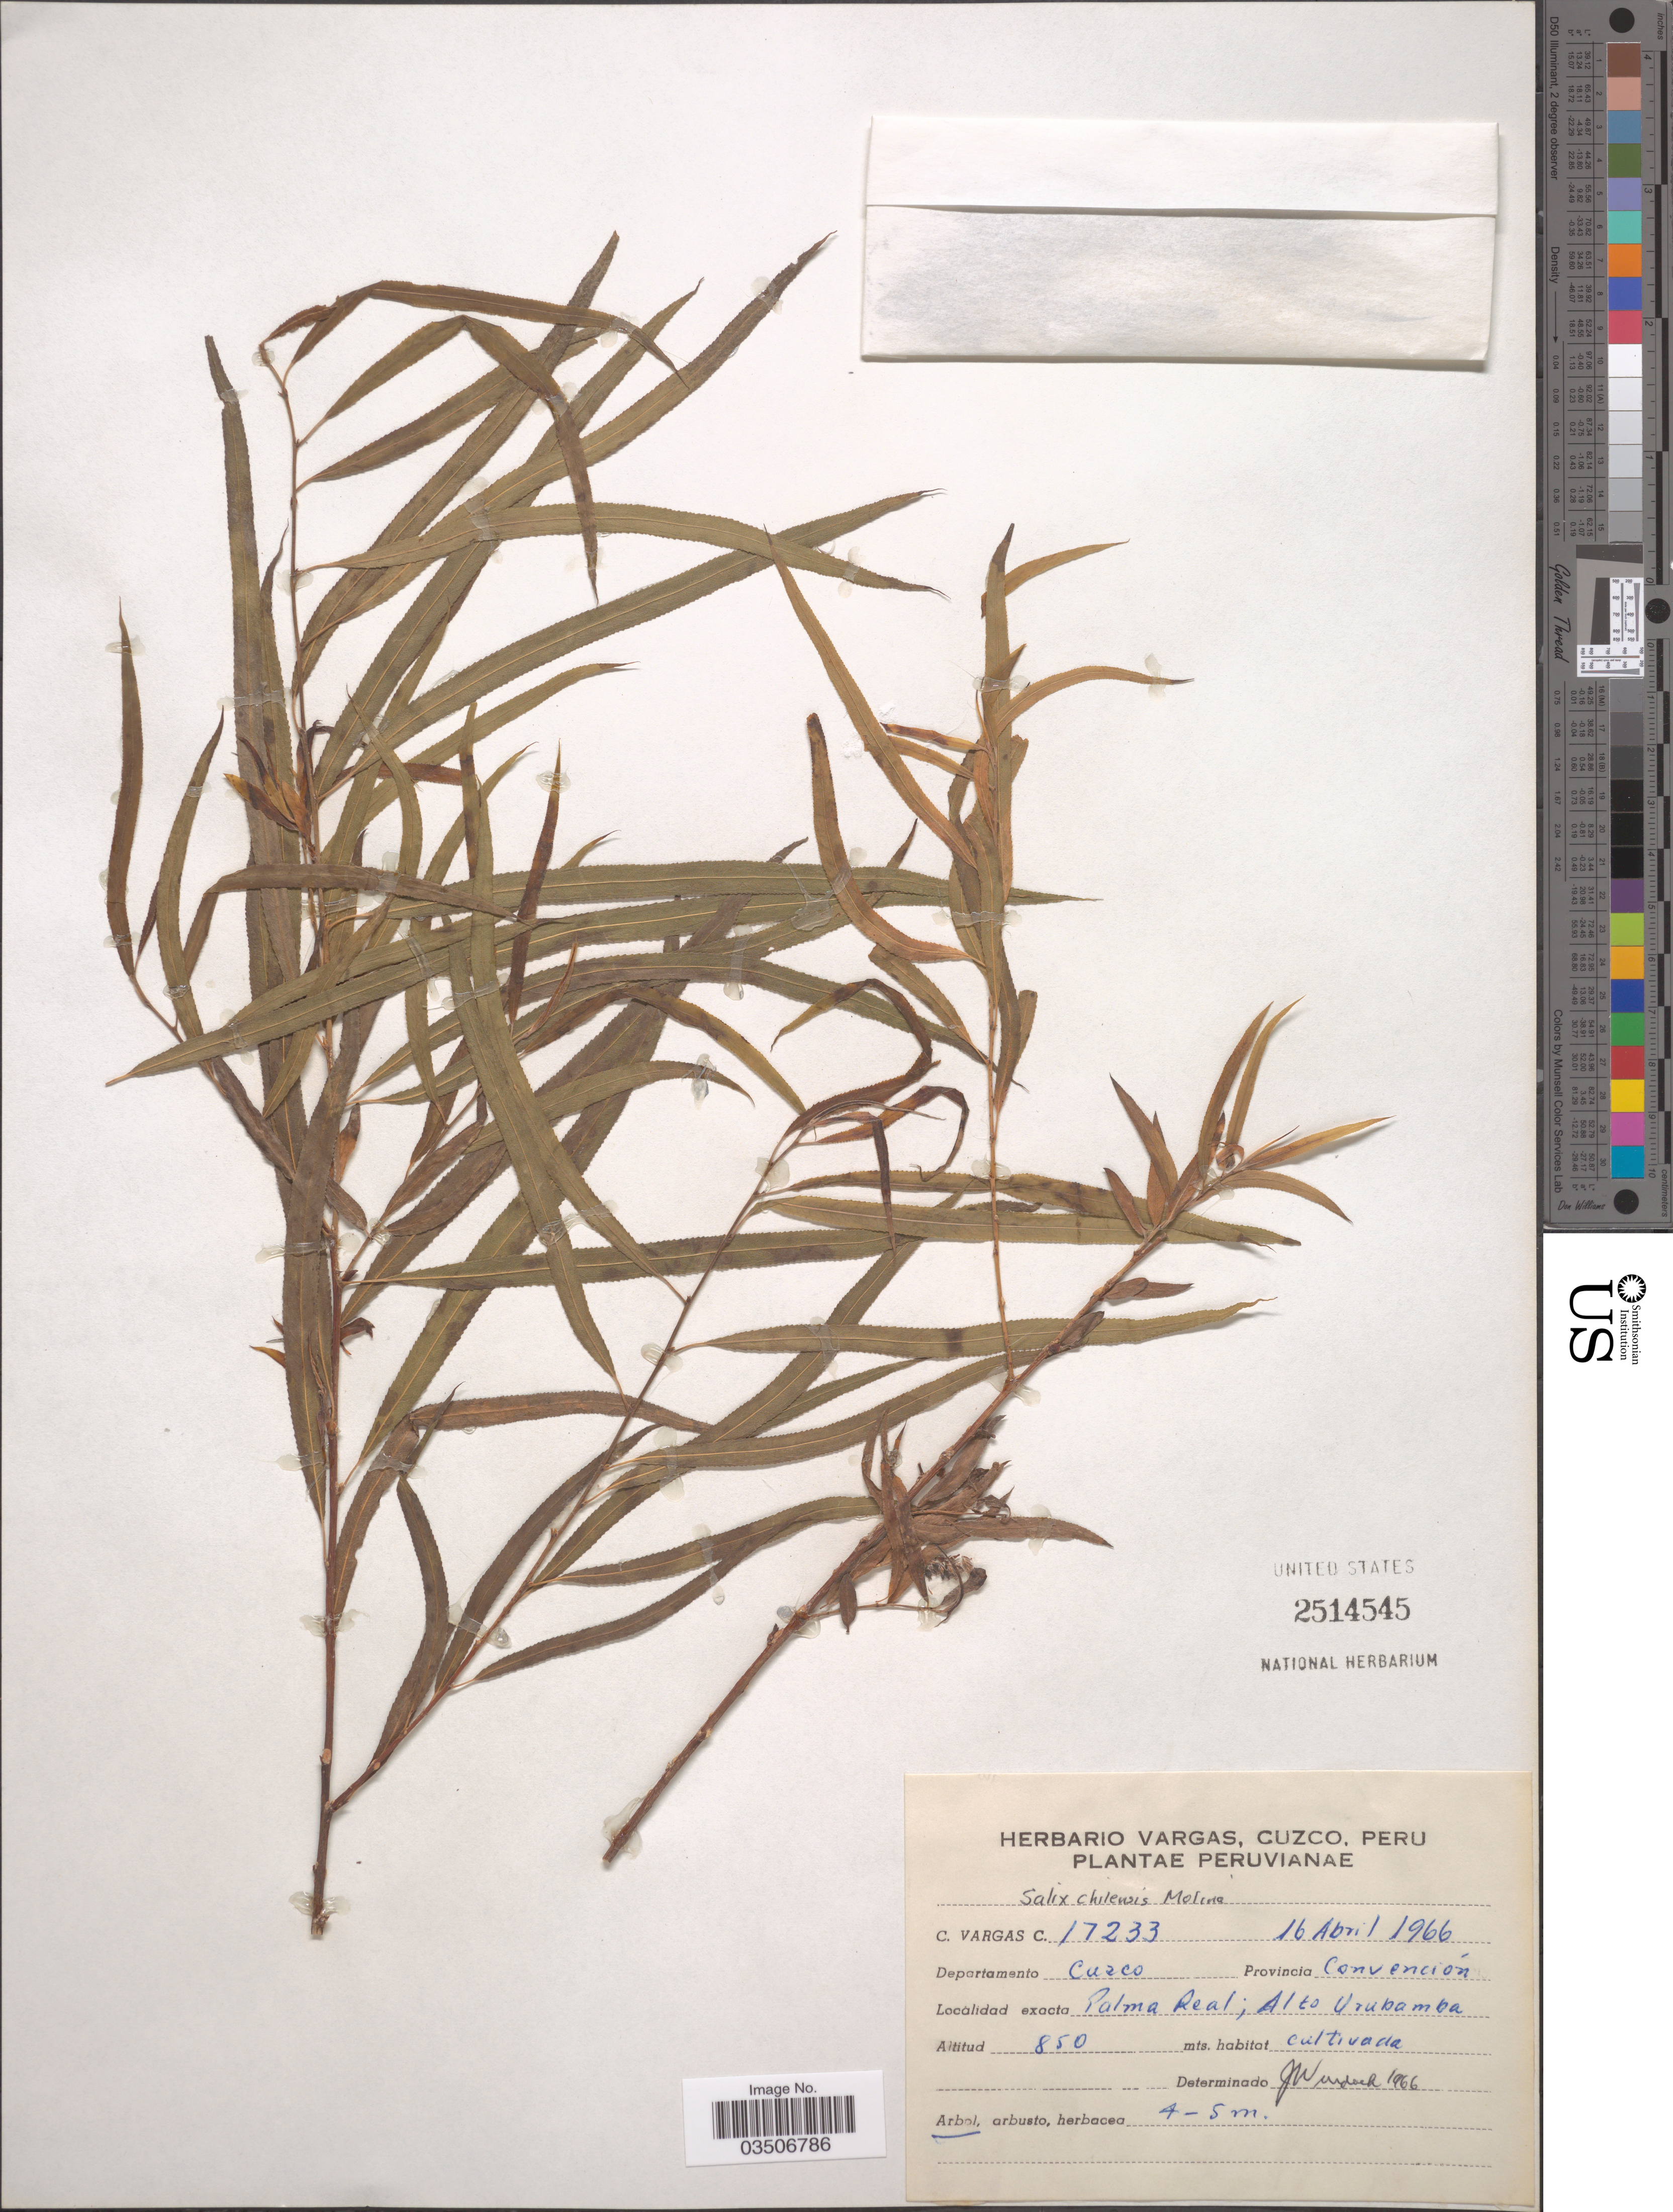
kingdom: Plantae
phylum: Tracheophyta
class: Magnoliopsida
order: Malpighiales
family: Salicaceae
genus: Salix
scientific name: Salix humboldtiana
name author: Willd.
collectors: C. Vargas Calderón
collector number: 17233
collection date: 1966-04-16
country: Peru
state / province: Cusco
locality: Departamento Cuzco. Provincia Convención. Palma Real; Alto Urubamba.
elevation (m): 850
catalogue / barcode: US 2514545